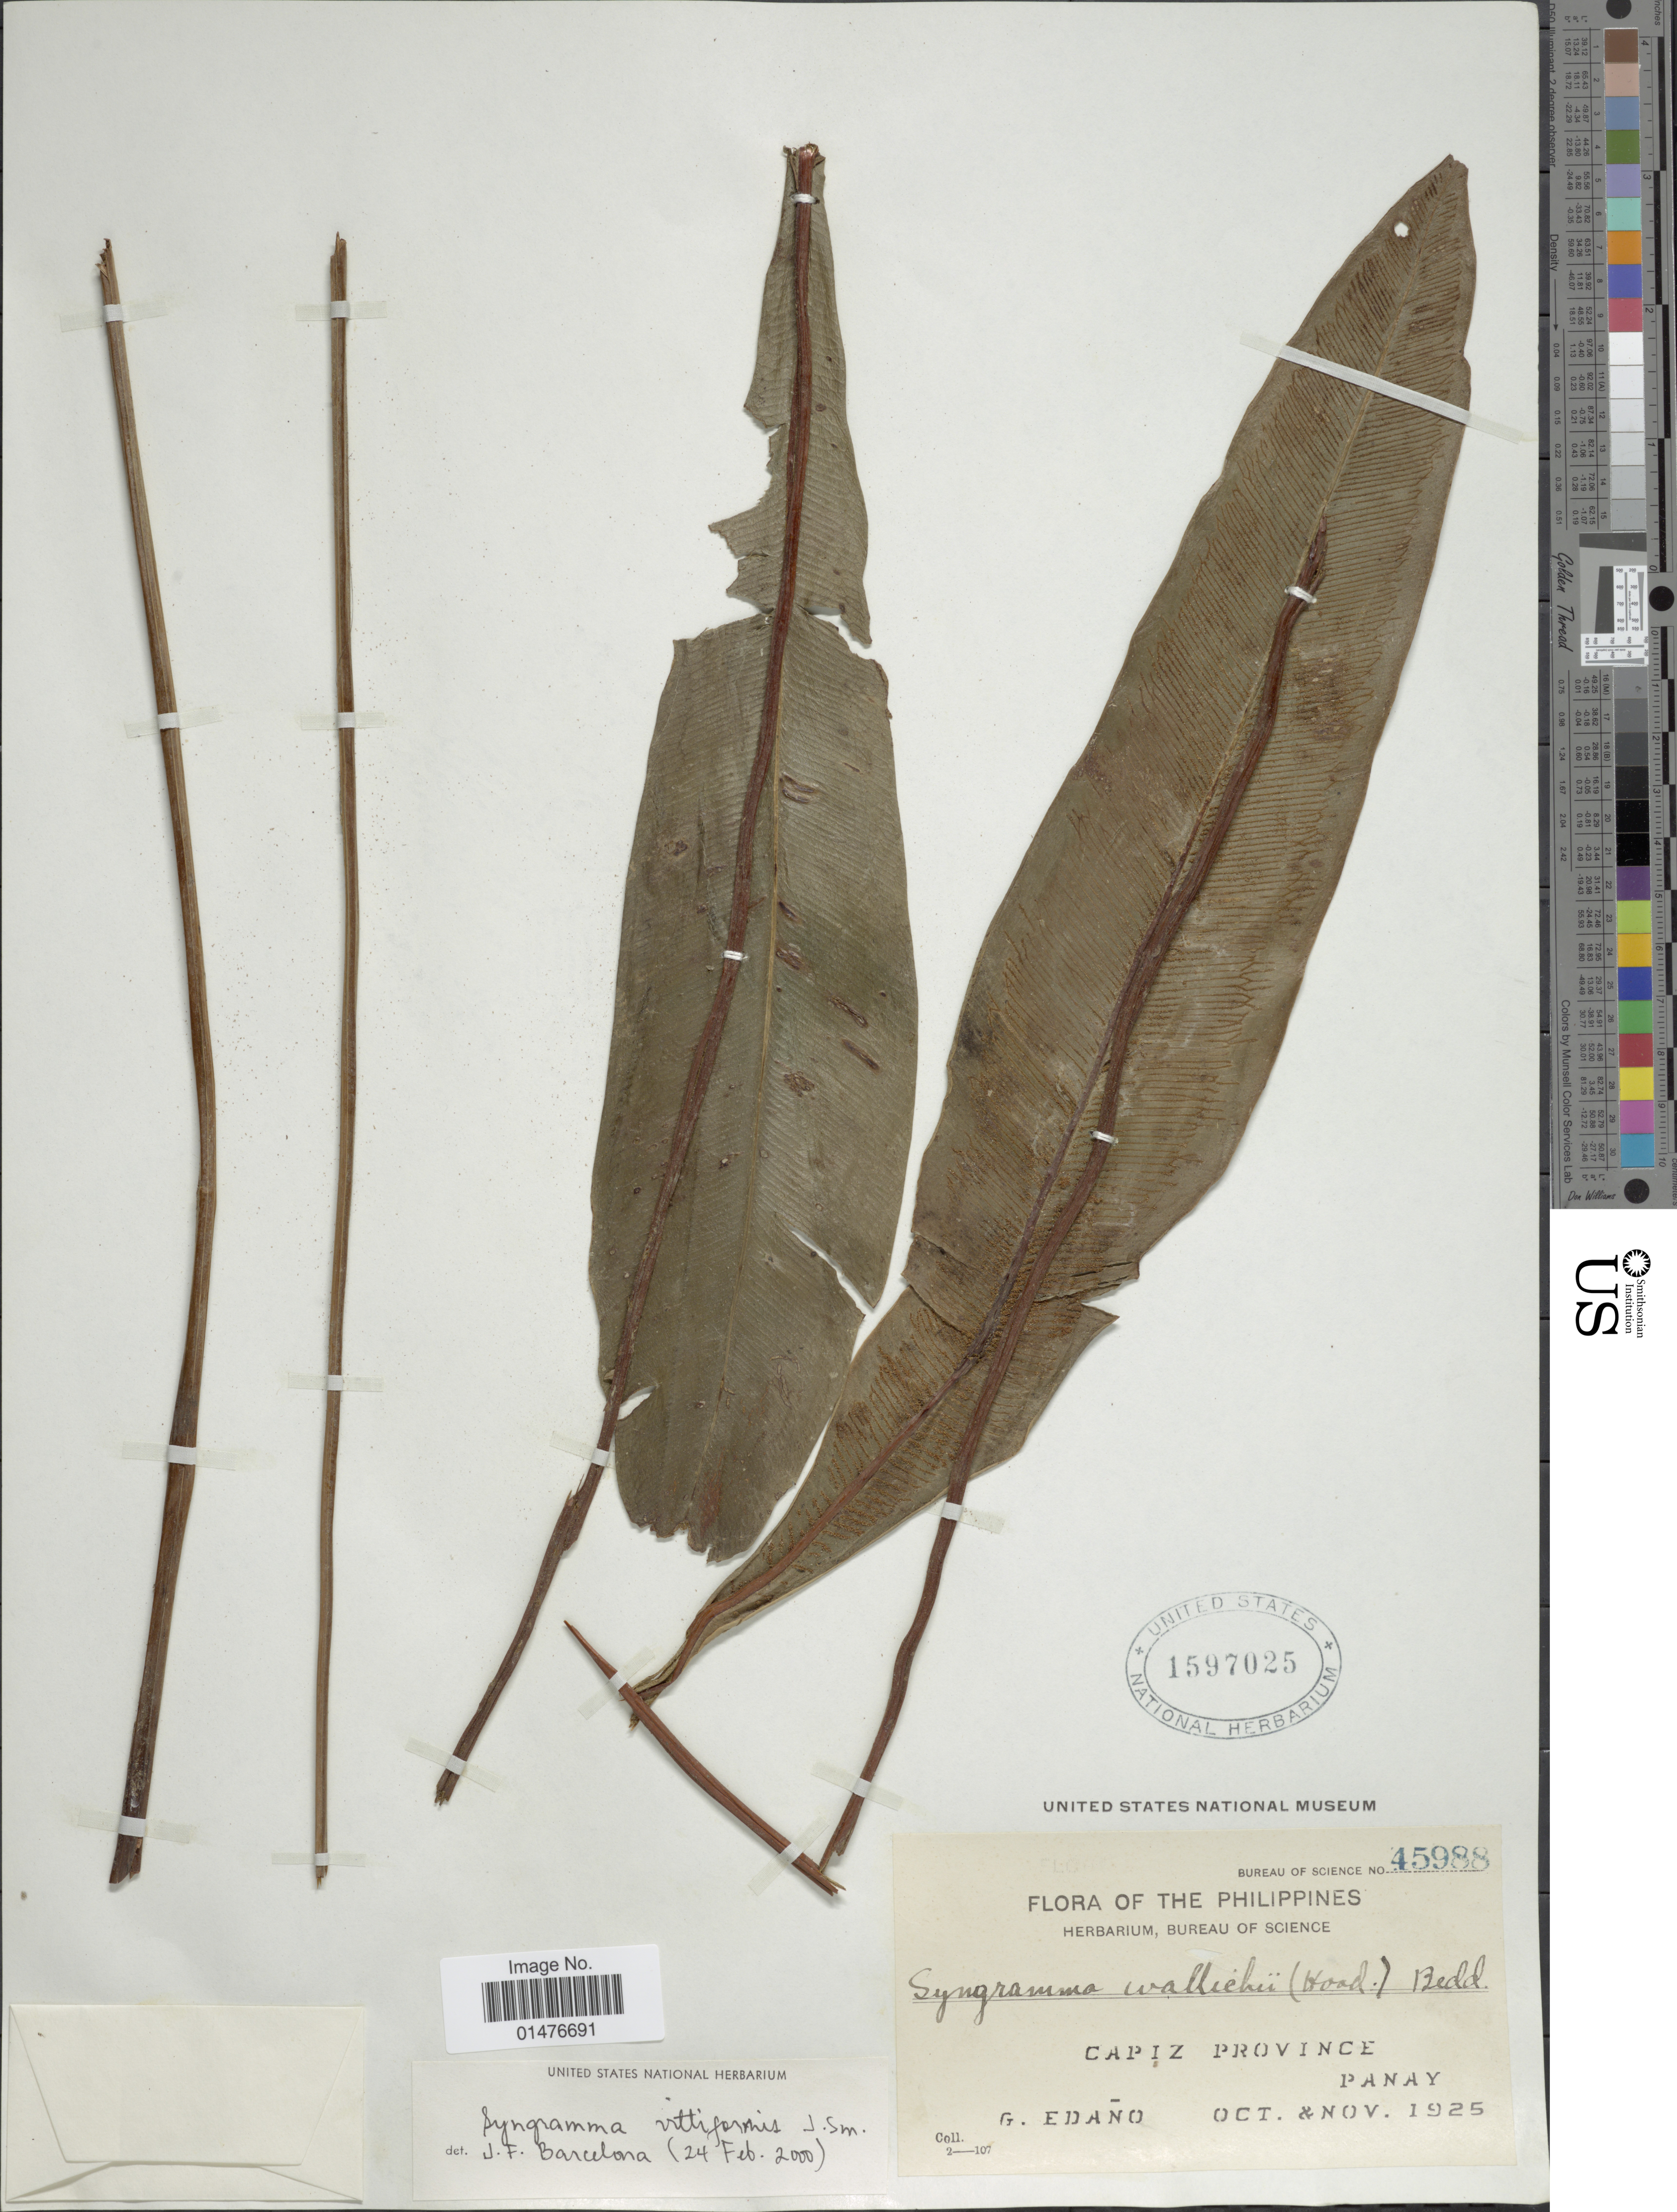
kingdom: Plantae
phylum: Tracheophyta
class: Polypodiopsida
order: Polypodiales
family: Pteridaceae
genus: Syngramma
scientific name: Syngramma vittiformis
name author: J. Sm.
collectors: G. Edaño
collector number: Bureau of Science45988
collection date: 1925-10/1925-11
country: Philippines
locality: Philippines, Capiz Province Panay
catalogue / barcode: US 1597025